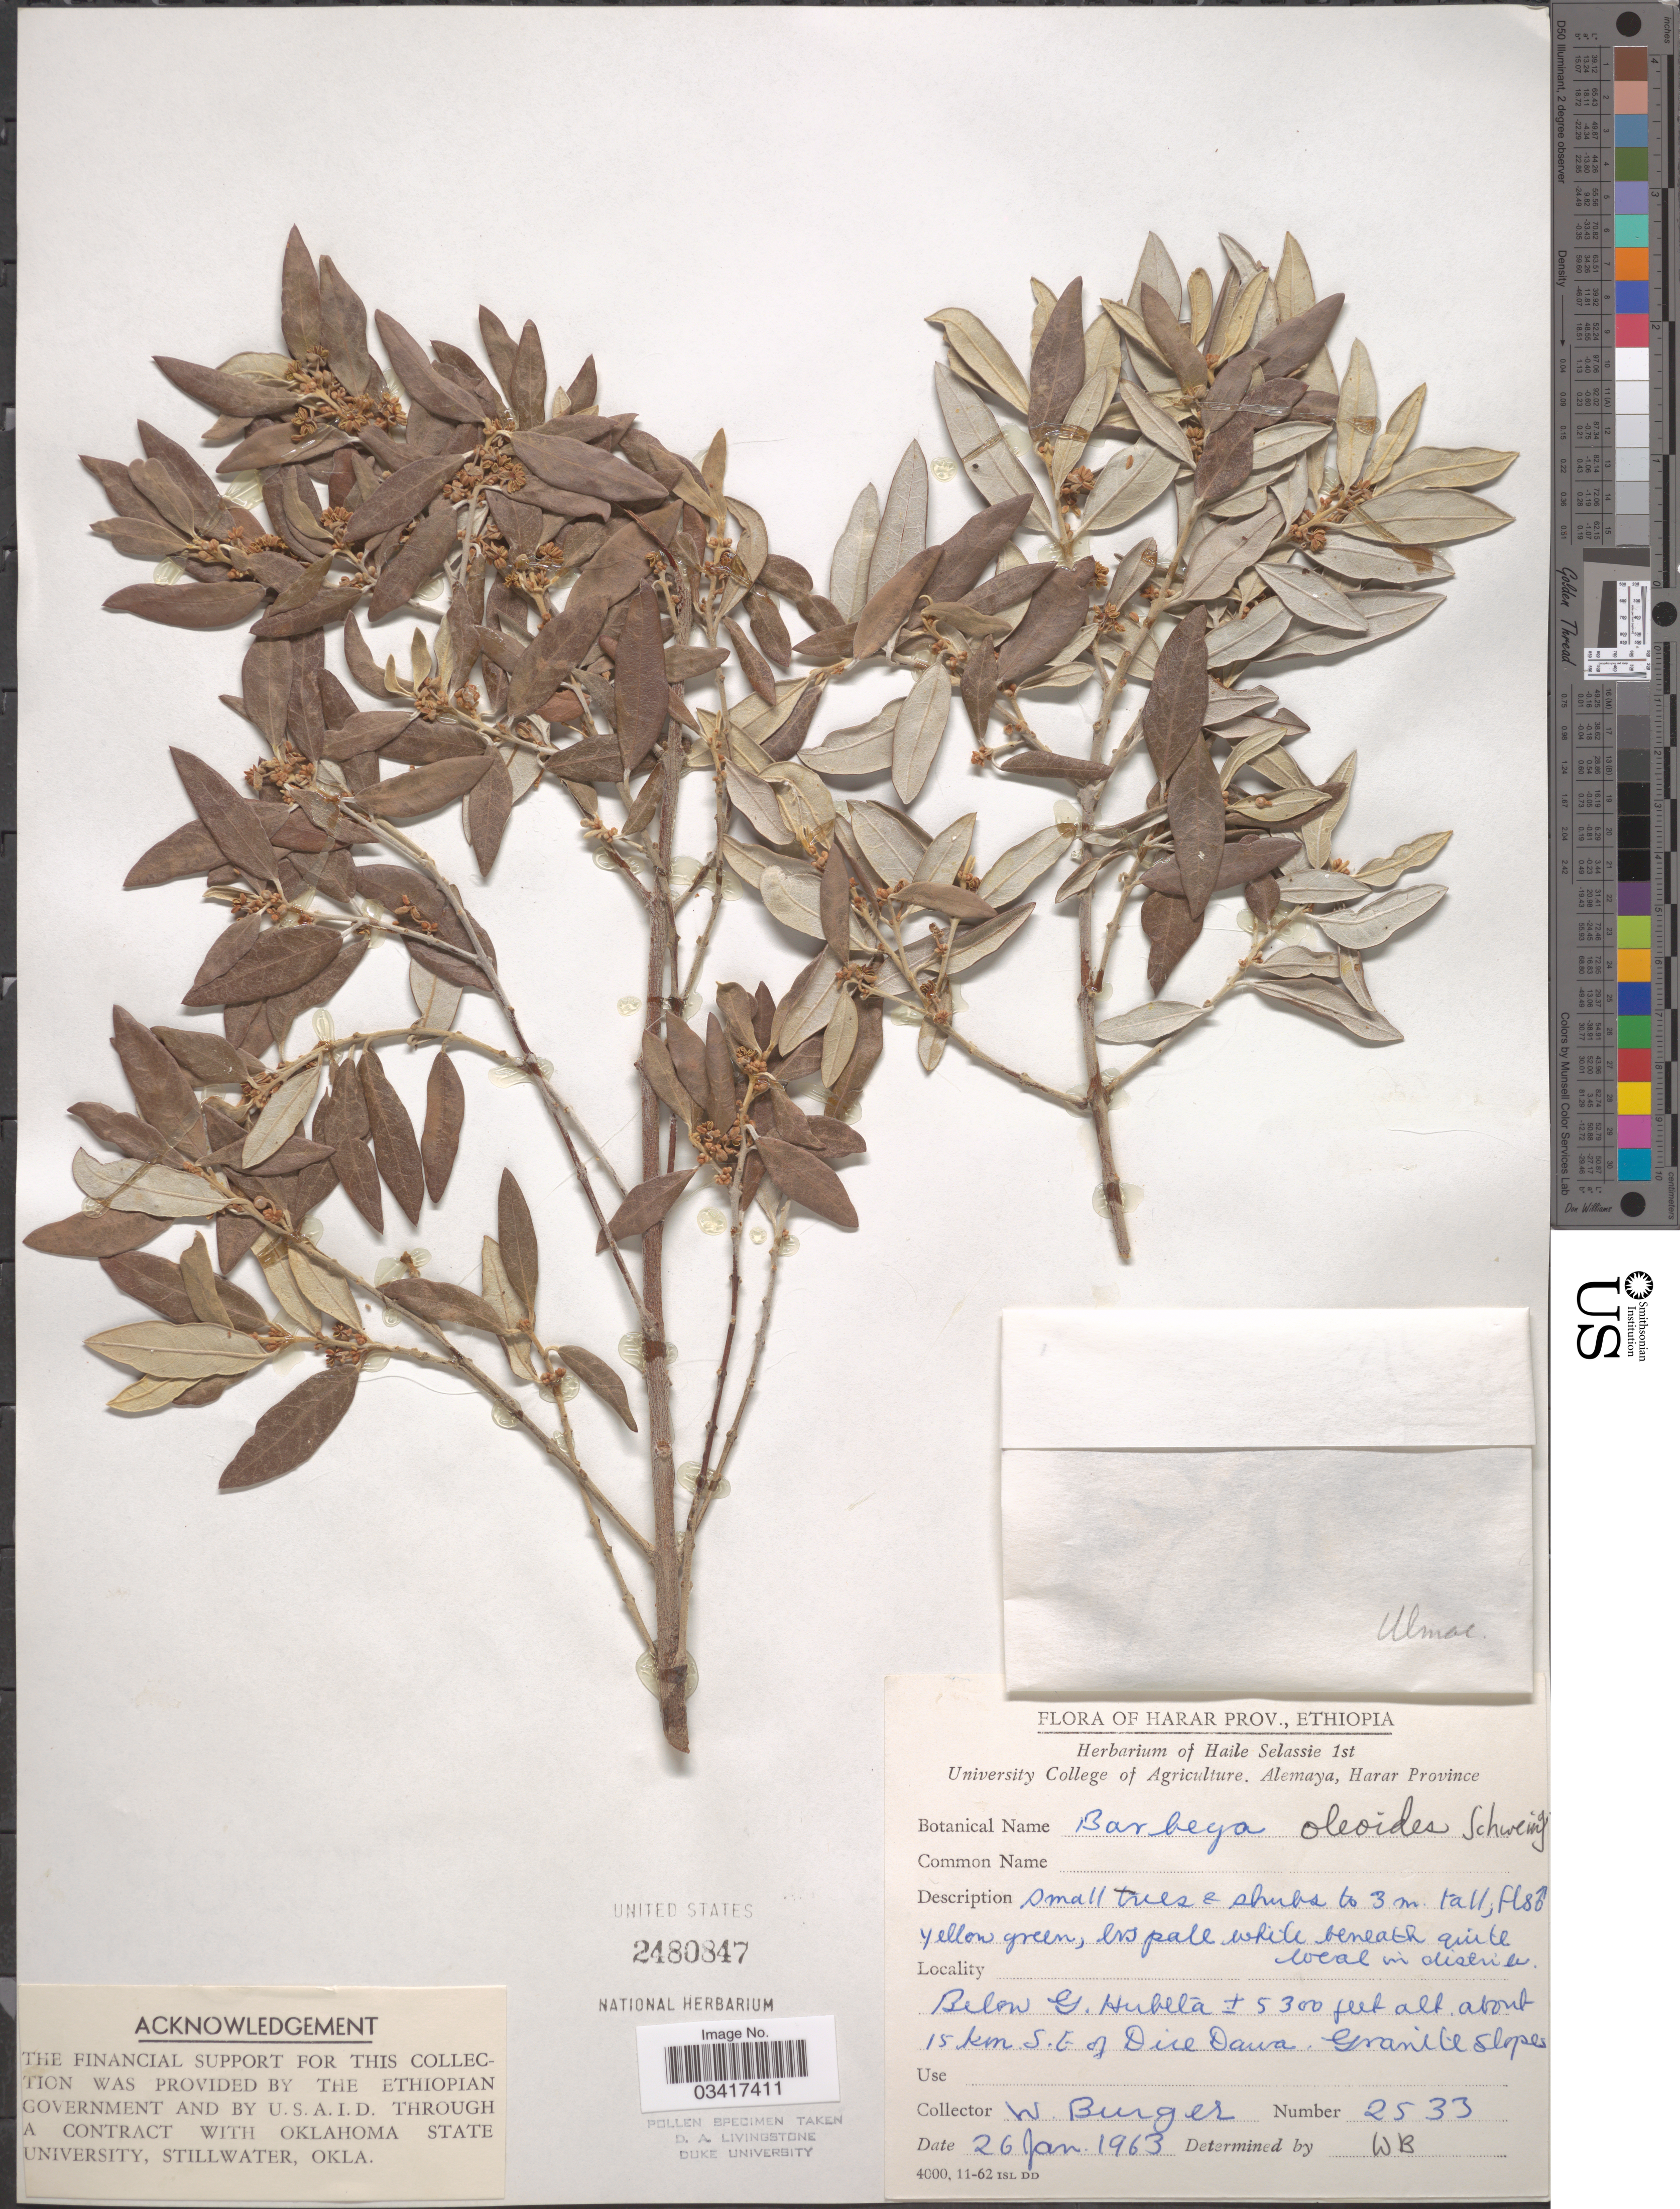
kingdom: Plantae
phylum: Tracheophyta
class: Magnoliopsida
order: Rosales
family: Barbeyaceae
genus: Barbeya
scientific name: Barbeya oleoides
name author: Schweinf.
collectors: W. Burger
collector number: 2533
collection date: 1963-01-26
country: Ethiopia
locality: Harar Prov., Below G. Hubeta about 15 km. S.E. of Dire Dawa.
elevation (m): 1615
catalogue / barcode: US 2480847